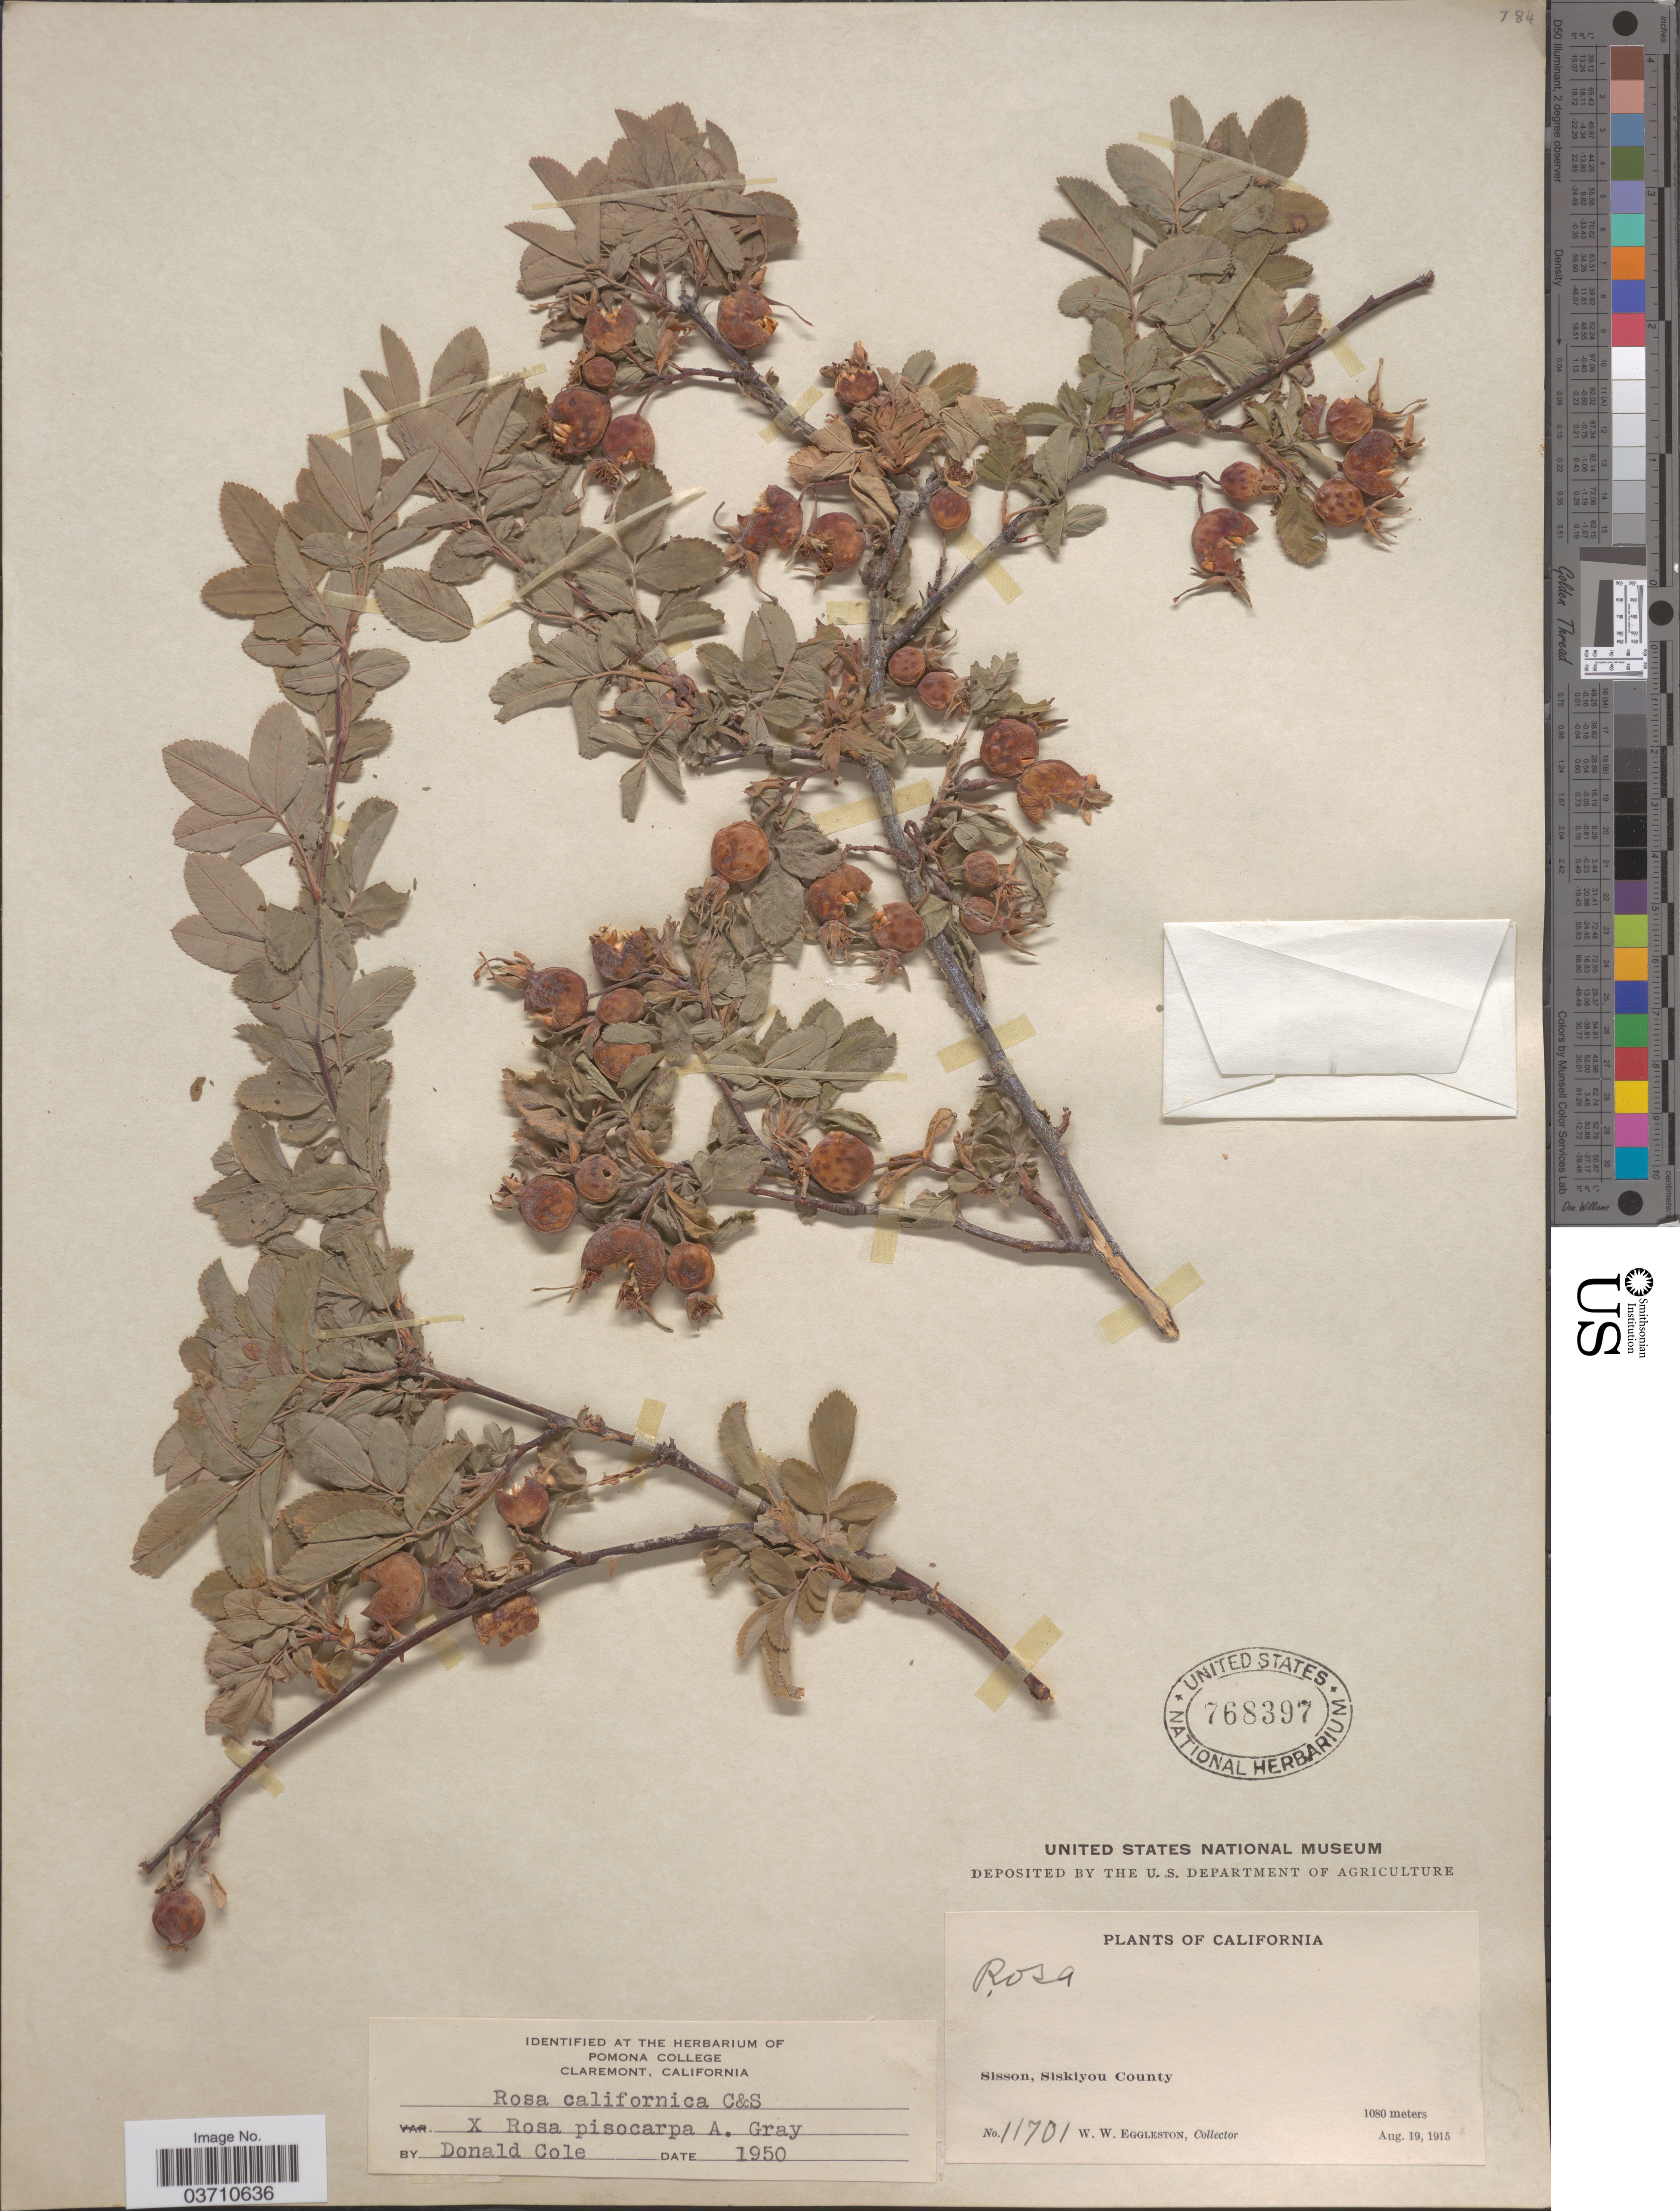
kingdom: Plantae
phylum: Tracheophyta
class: Magnoliopsida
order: Rosales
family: Rosaceae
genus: Rosa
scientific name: Rosa californica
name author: Cham. & Schltdl.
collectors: W. W. Eggleston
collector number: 11701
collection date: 1915-08-19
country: United States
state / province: California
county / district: Siskiyou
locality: Sisson, Siskiyou County.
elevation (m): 1080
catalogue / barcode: US 768397